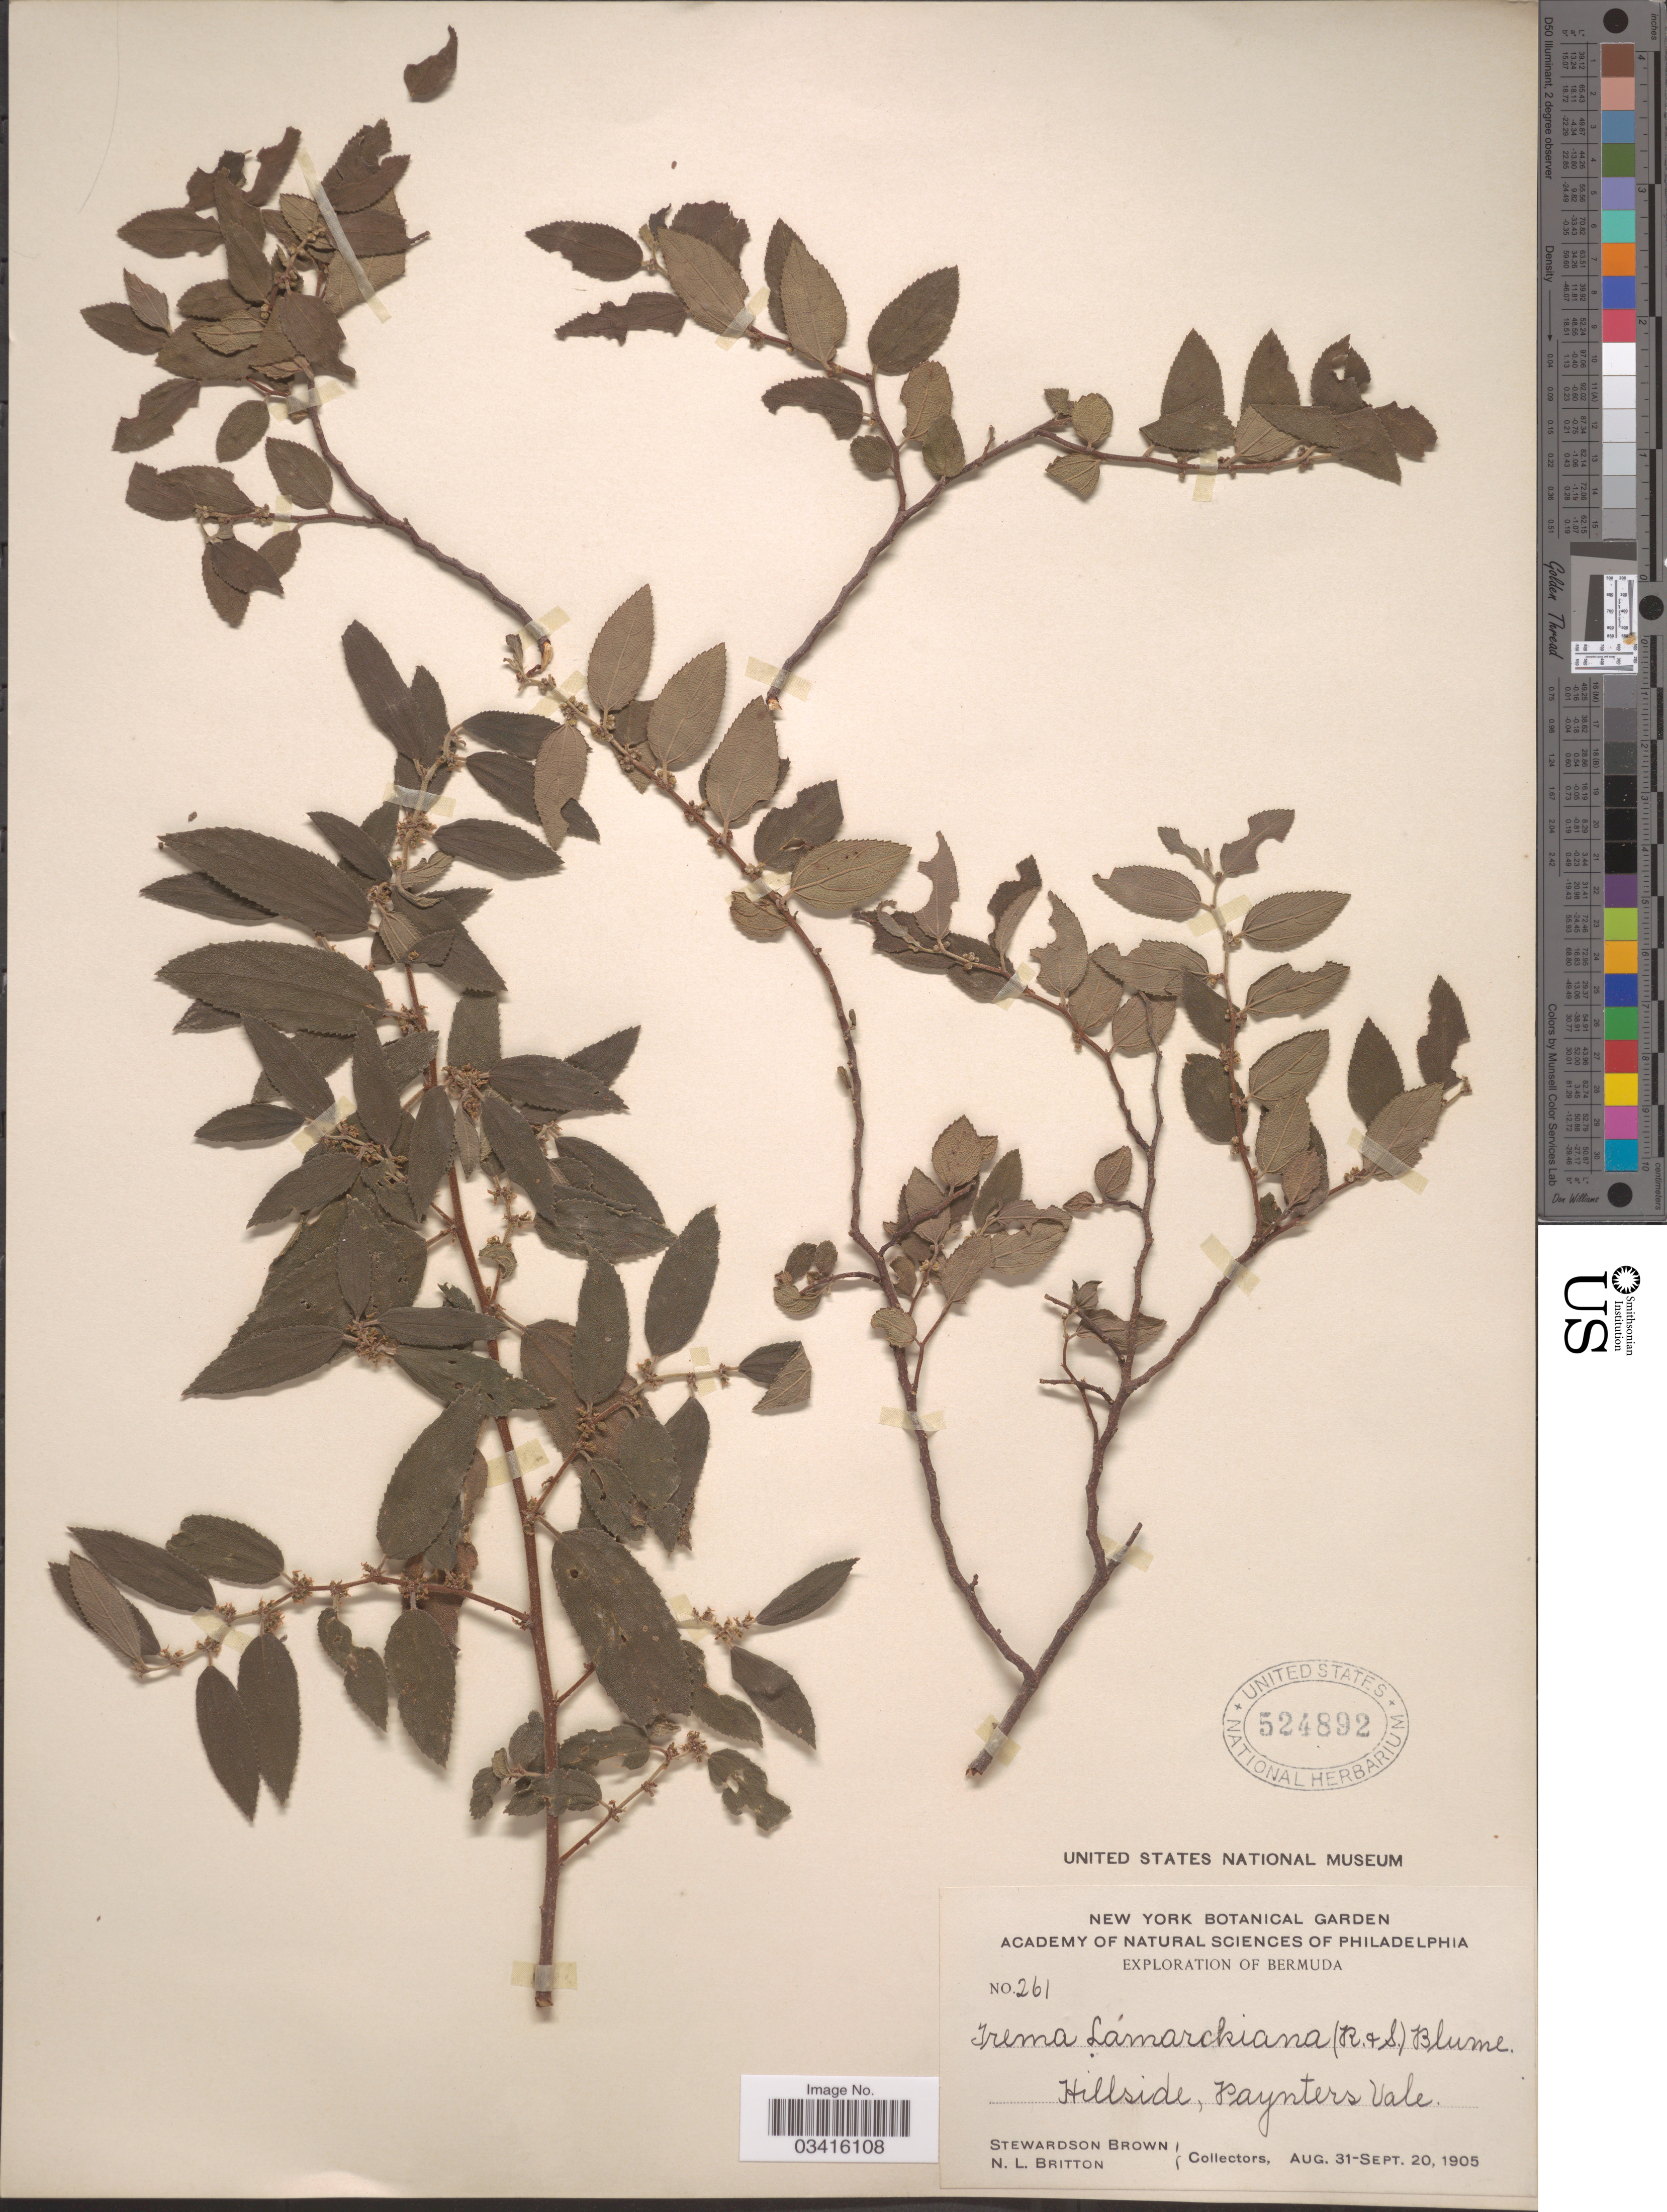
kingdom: Plantae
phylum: Tracheophyta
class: Magnoliopsida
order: Rosales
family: Cannabaceae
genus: Trema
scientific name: Trema lamarckianum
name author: (Schult.) Blume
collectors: S. Brown & N. Britton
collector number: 261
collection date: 1905-08-31/1905-09-20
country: Bermuda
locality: Paynters Vale.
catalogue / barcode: US 524892